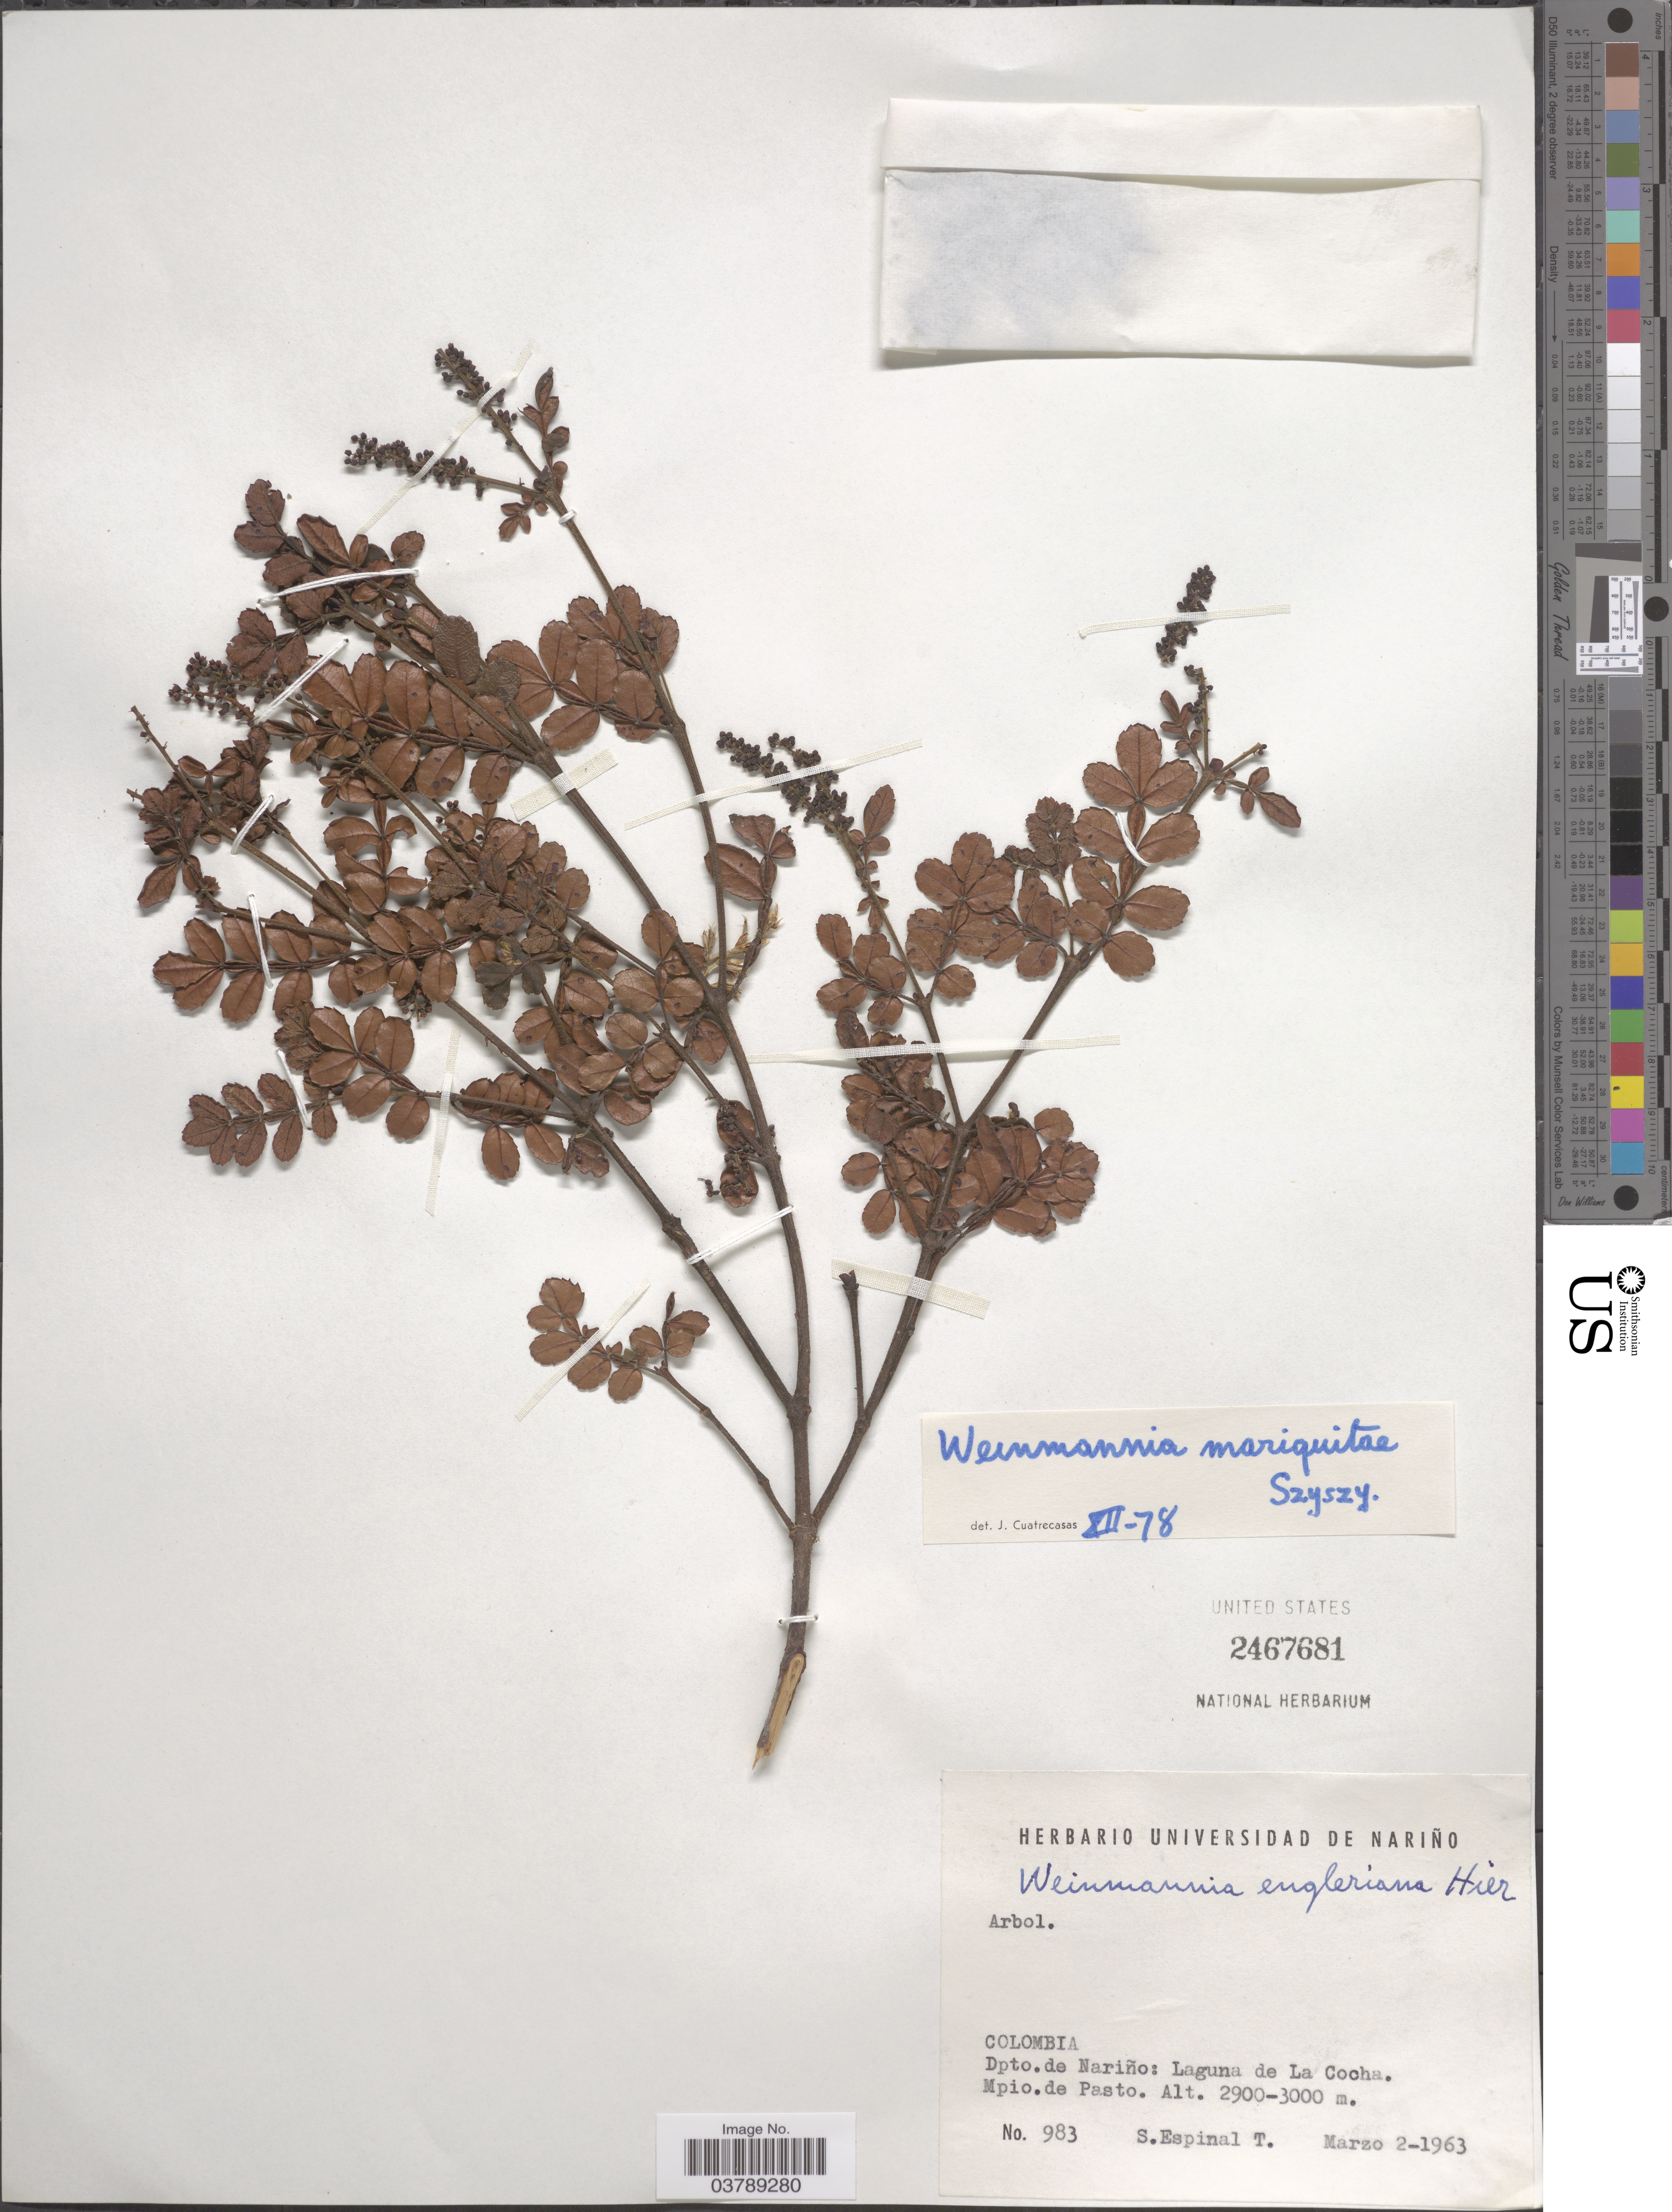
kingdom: Plantae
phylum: Tracheophyta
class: Magnoliopsida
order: Oxalidales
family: Cunoniaceae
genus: Weinmannia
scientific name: Weinmannia mariquitae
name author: Szyszyl.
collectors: S. Espinal T.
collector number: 983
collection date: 1963-03-02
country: Colombia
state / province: Nariño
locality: Dpto. de Nariño: Laguna de La Cocha. Mpio. de Pasto.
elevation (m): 2900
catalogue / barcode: US 2467681